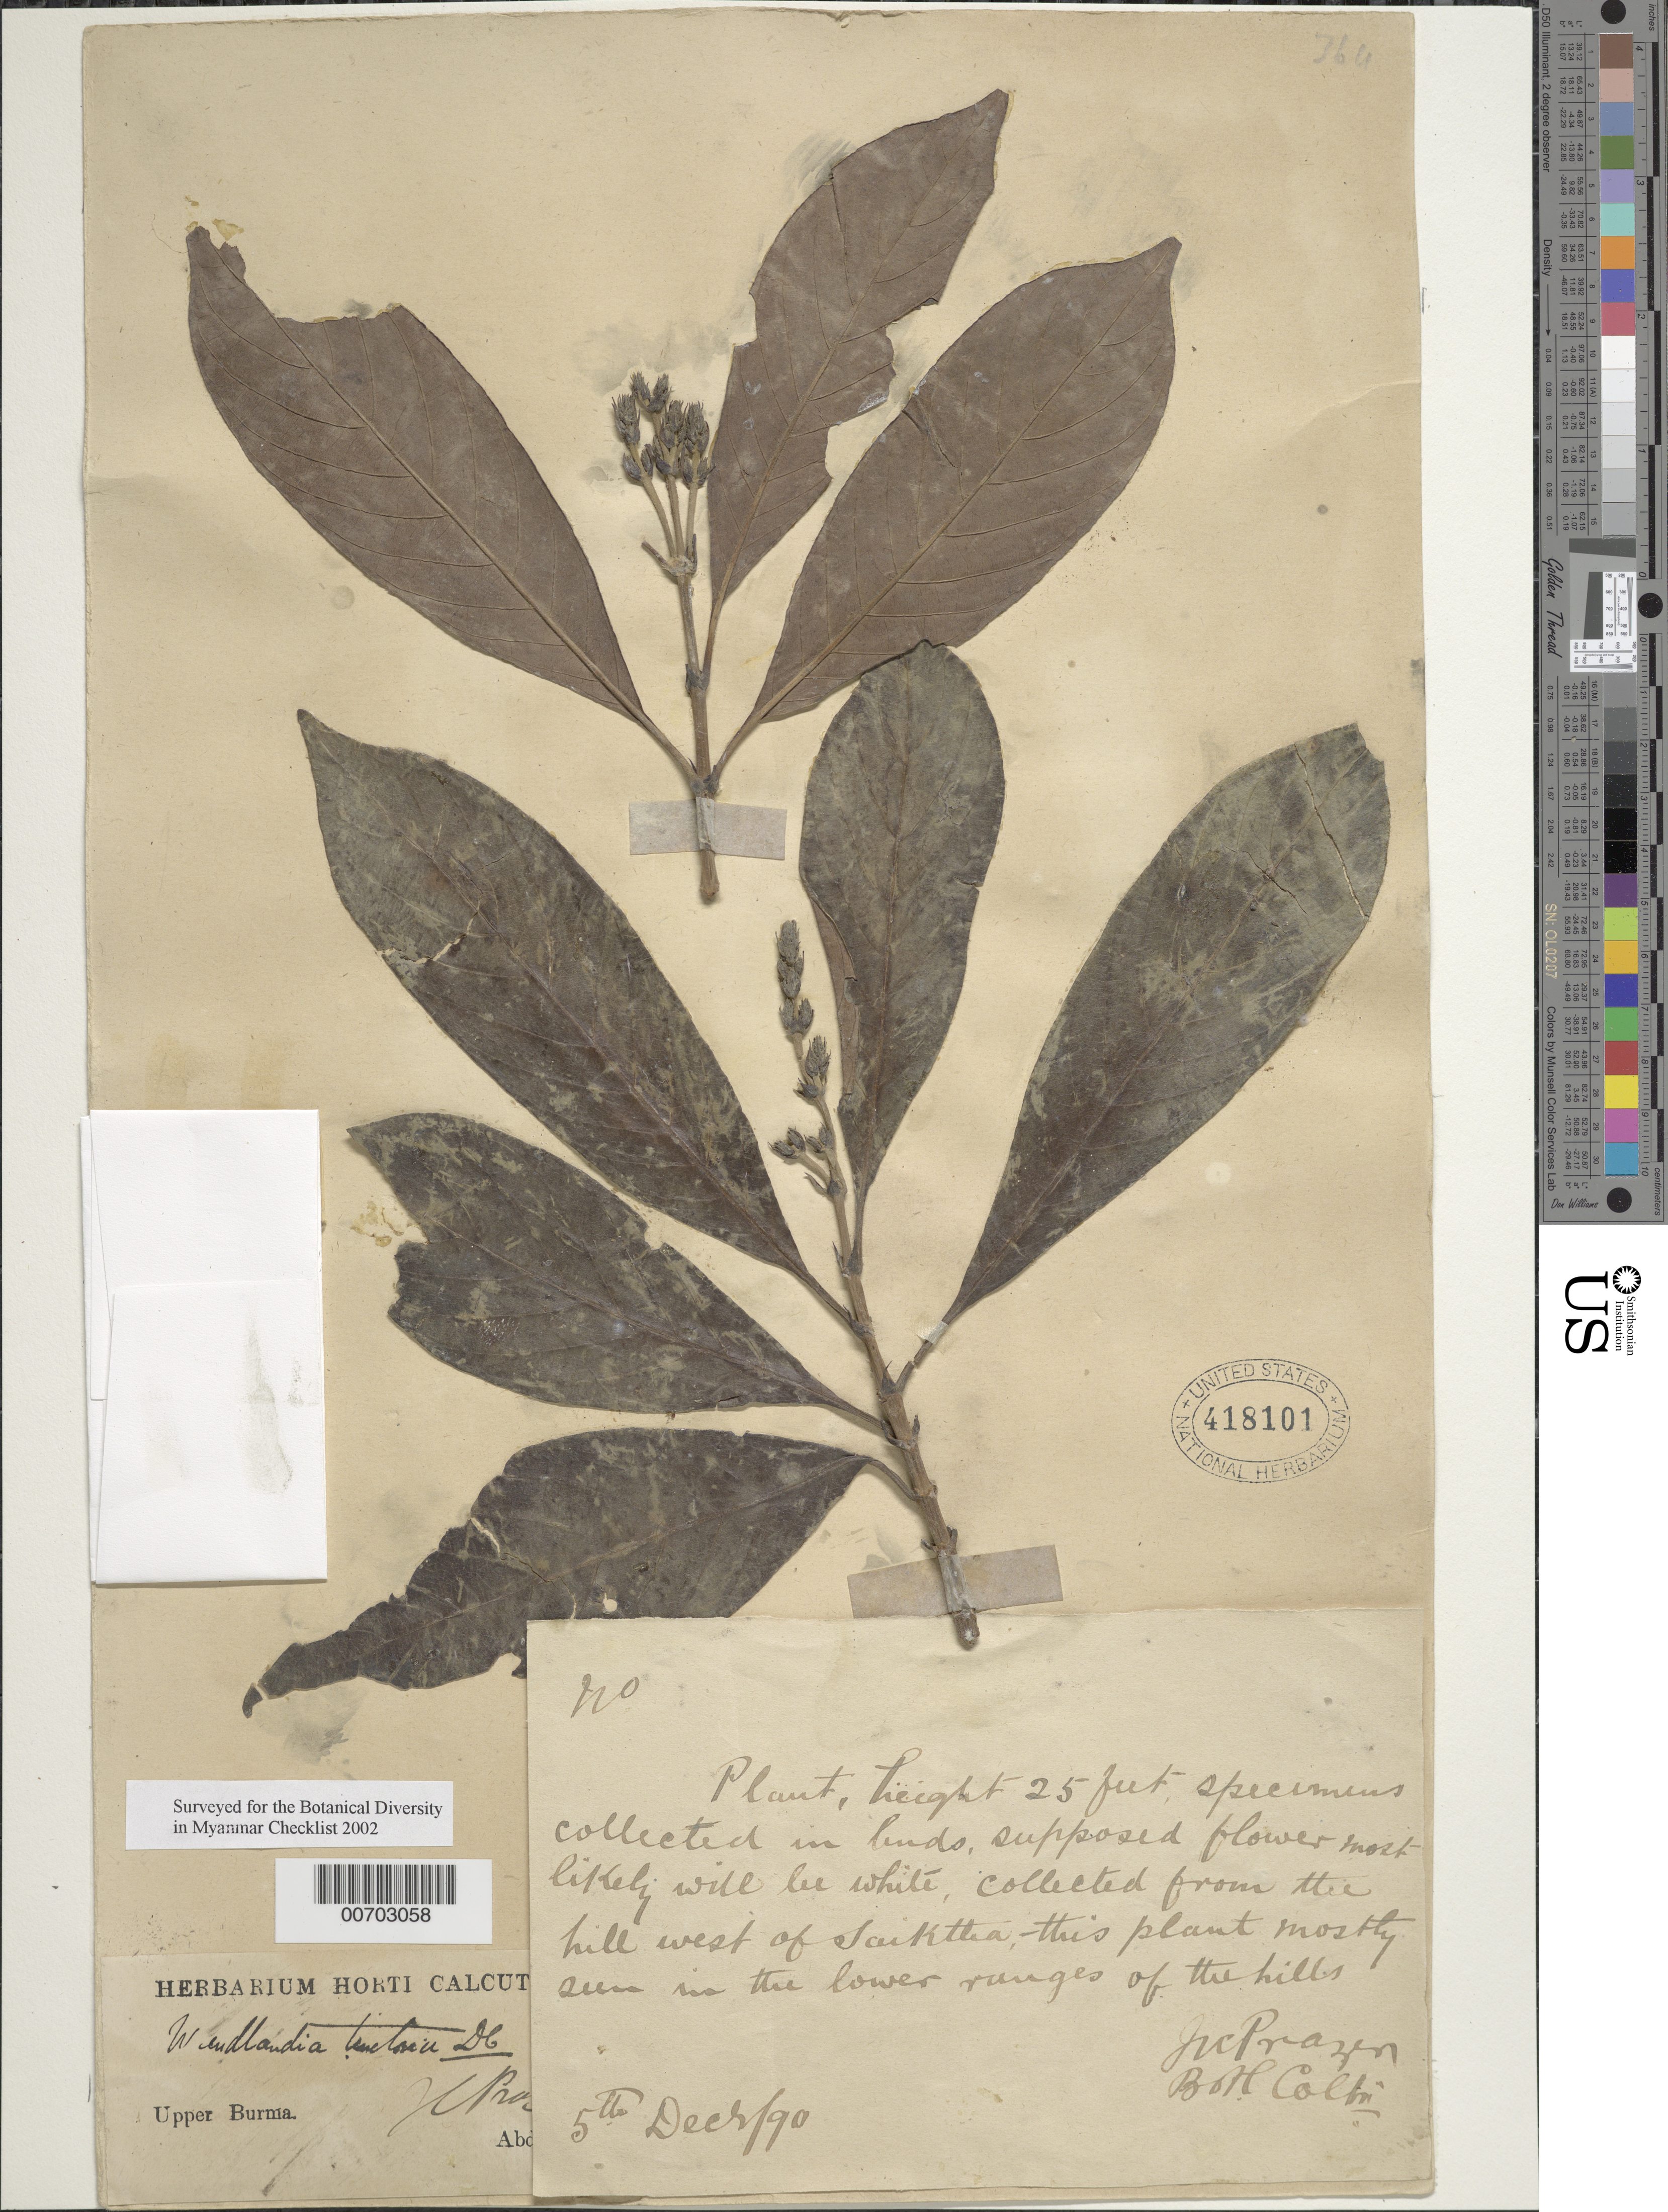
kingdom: Plantae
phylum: Tracheophyta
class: Magnoliopsida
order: Gentianales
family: Rubiaceae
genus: Wendlandia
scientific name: Wendlandia tinctoria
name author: DC.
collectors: A. Huk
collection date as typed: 05 Dec 1890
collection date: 1890-12-05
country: Myanmar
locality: Saiktha, W of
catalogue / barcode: US 418101